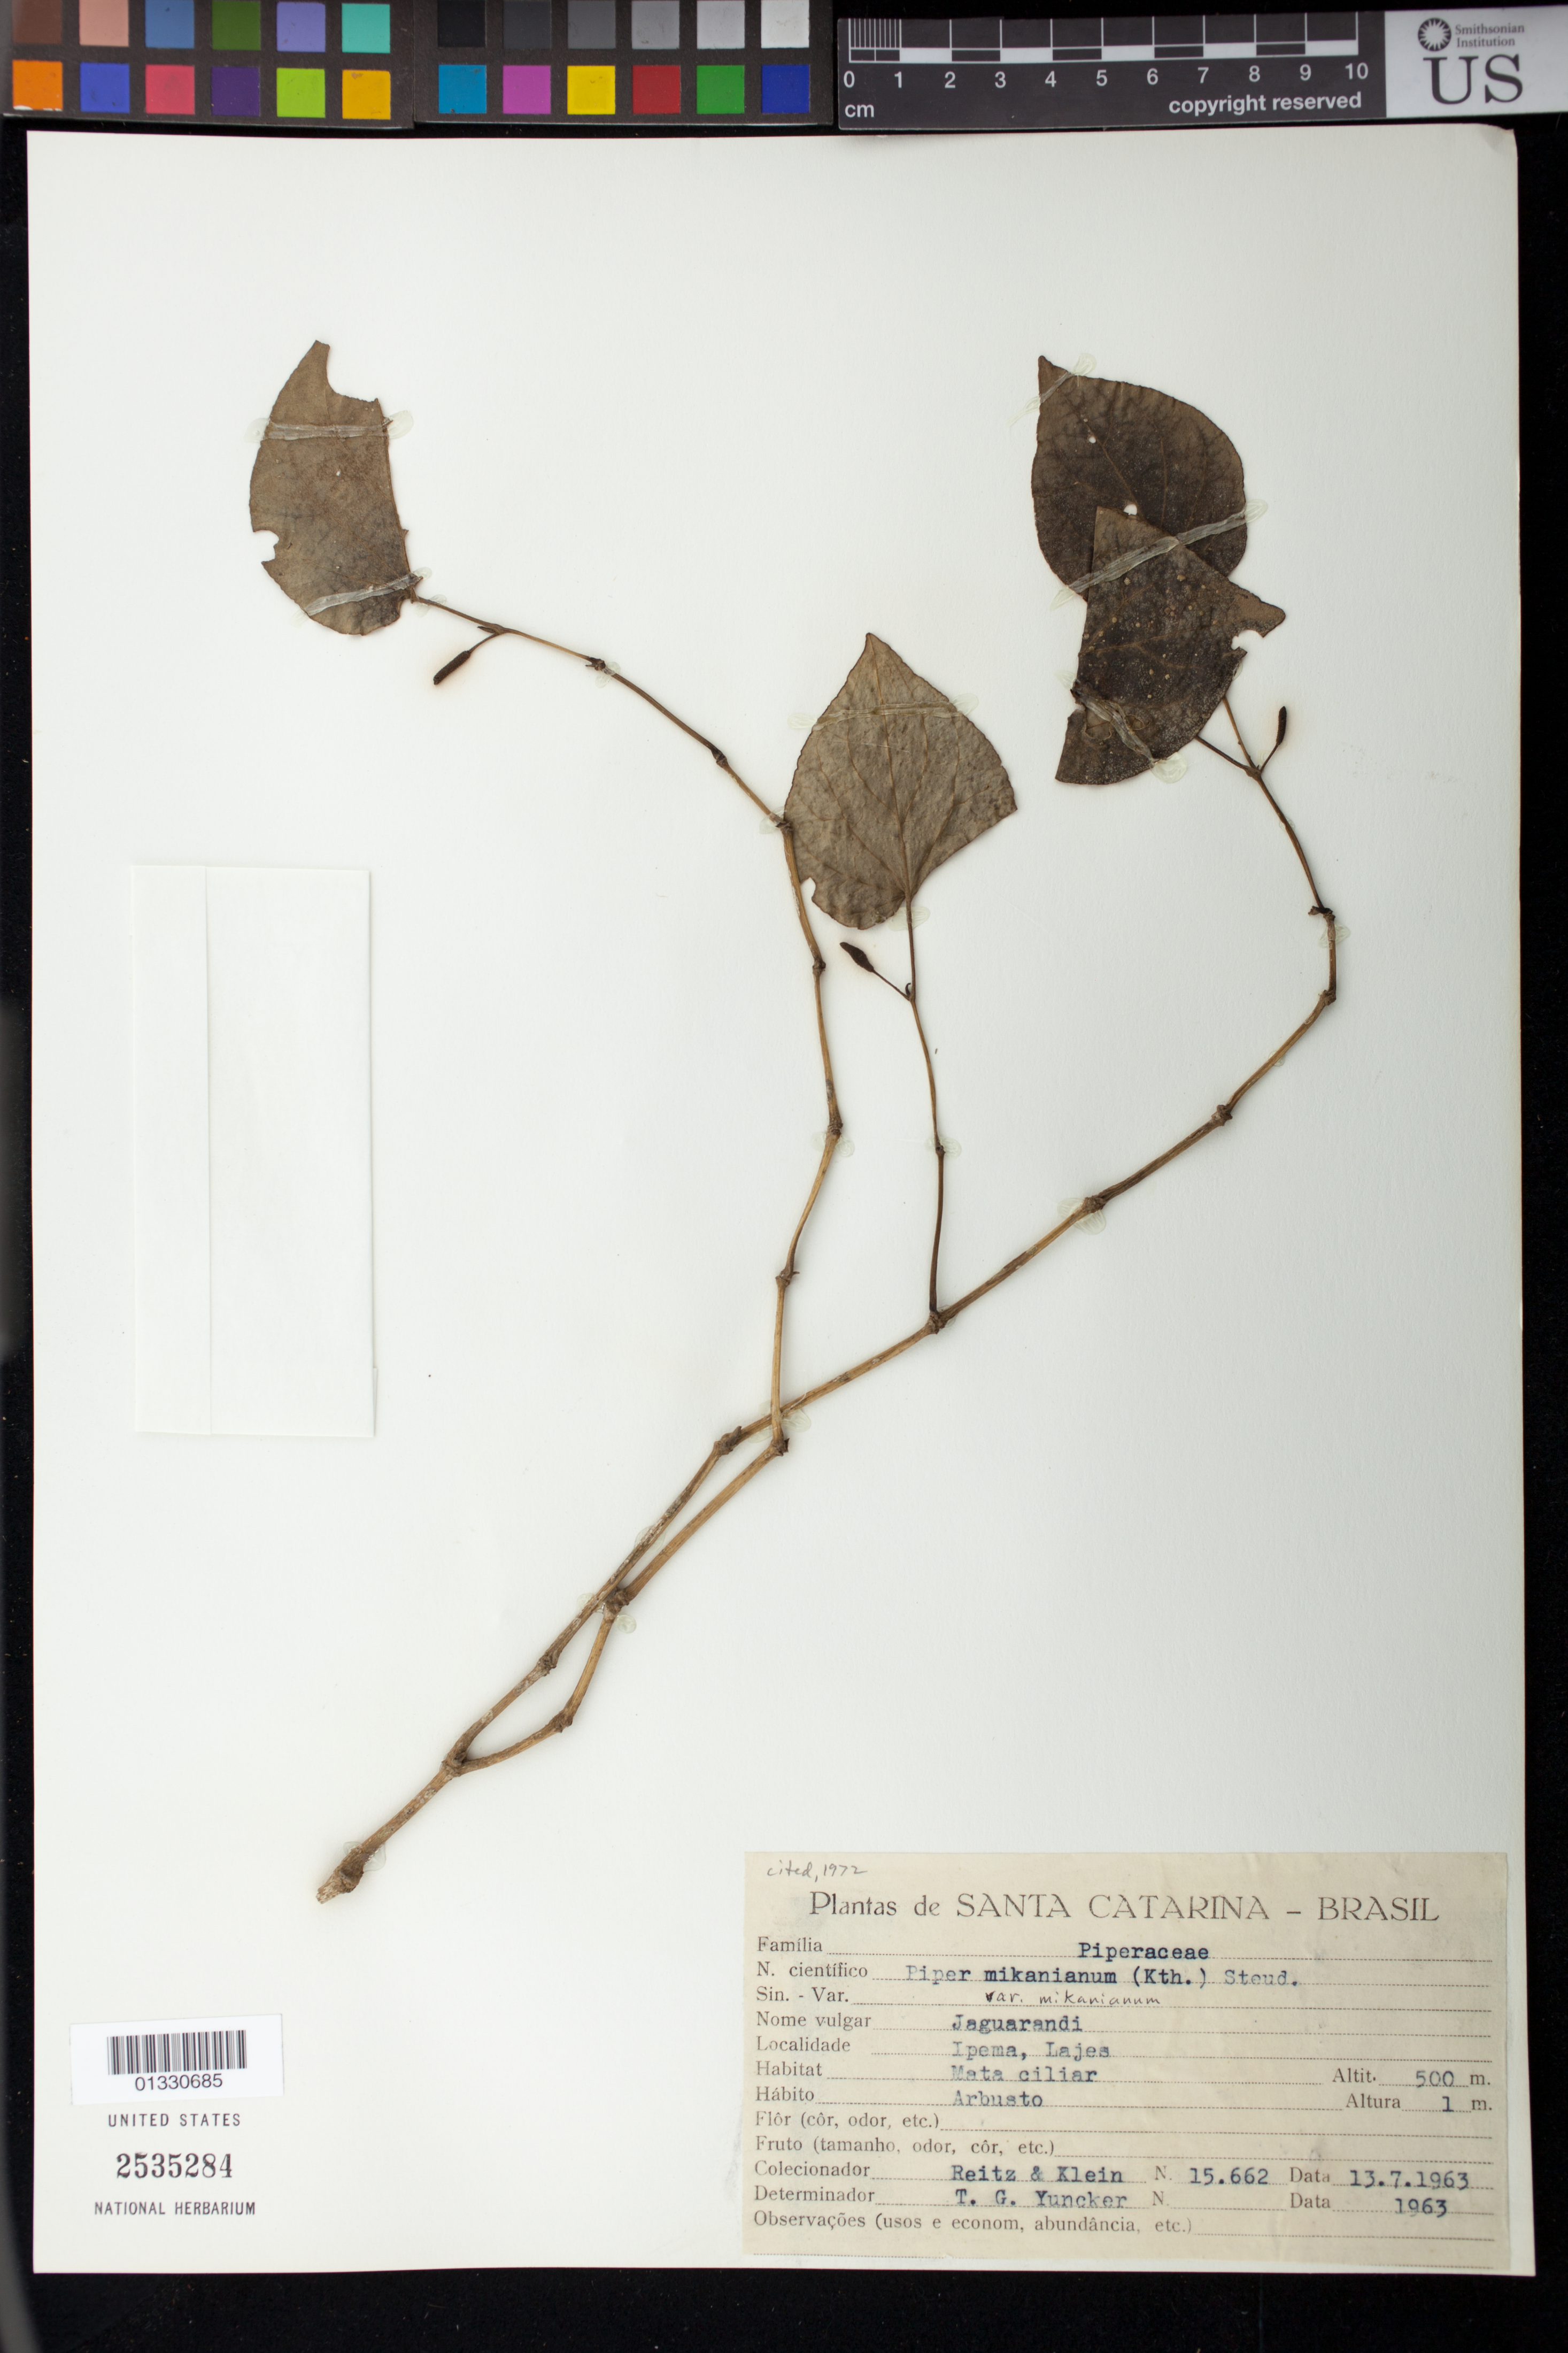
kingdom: Plantae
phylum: Tracheophyta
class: Magnoliopsida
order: Piperales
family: Piperaceae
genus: Piper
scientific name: Piper mikanianum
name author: Kunth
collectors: R. Reitz & R. M. Klein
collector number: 15662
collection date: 1963-07-13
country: Brazil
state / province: Santa Catarina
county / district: Lages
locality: Lajes, Ipema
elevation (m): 500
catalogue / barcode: US 2535284